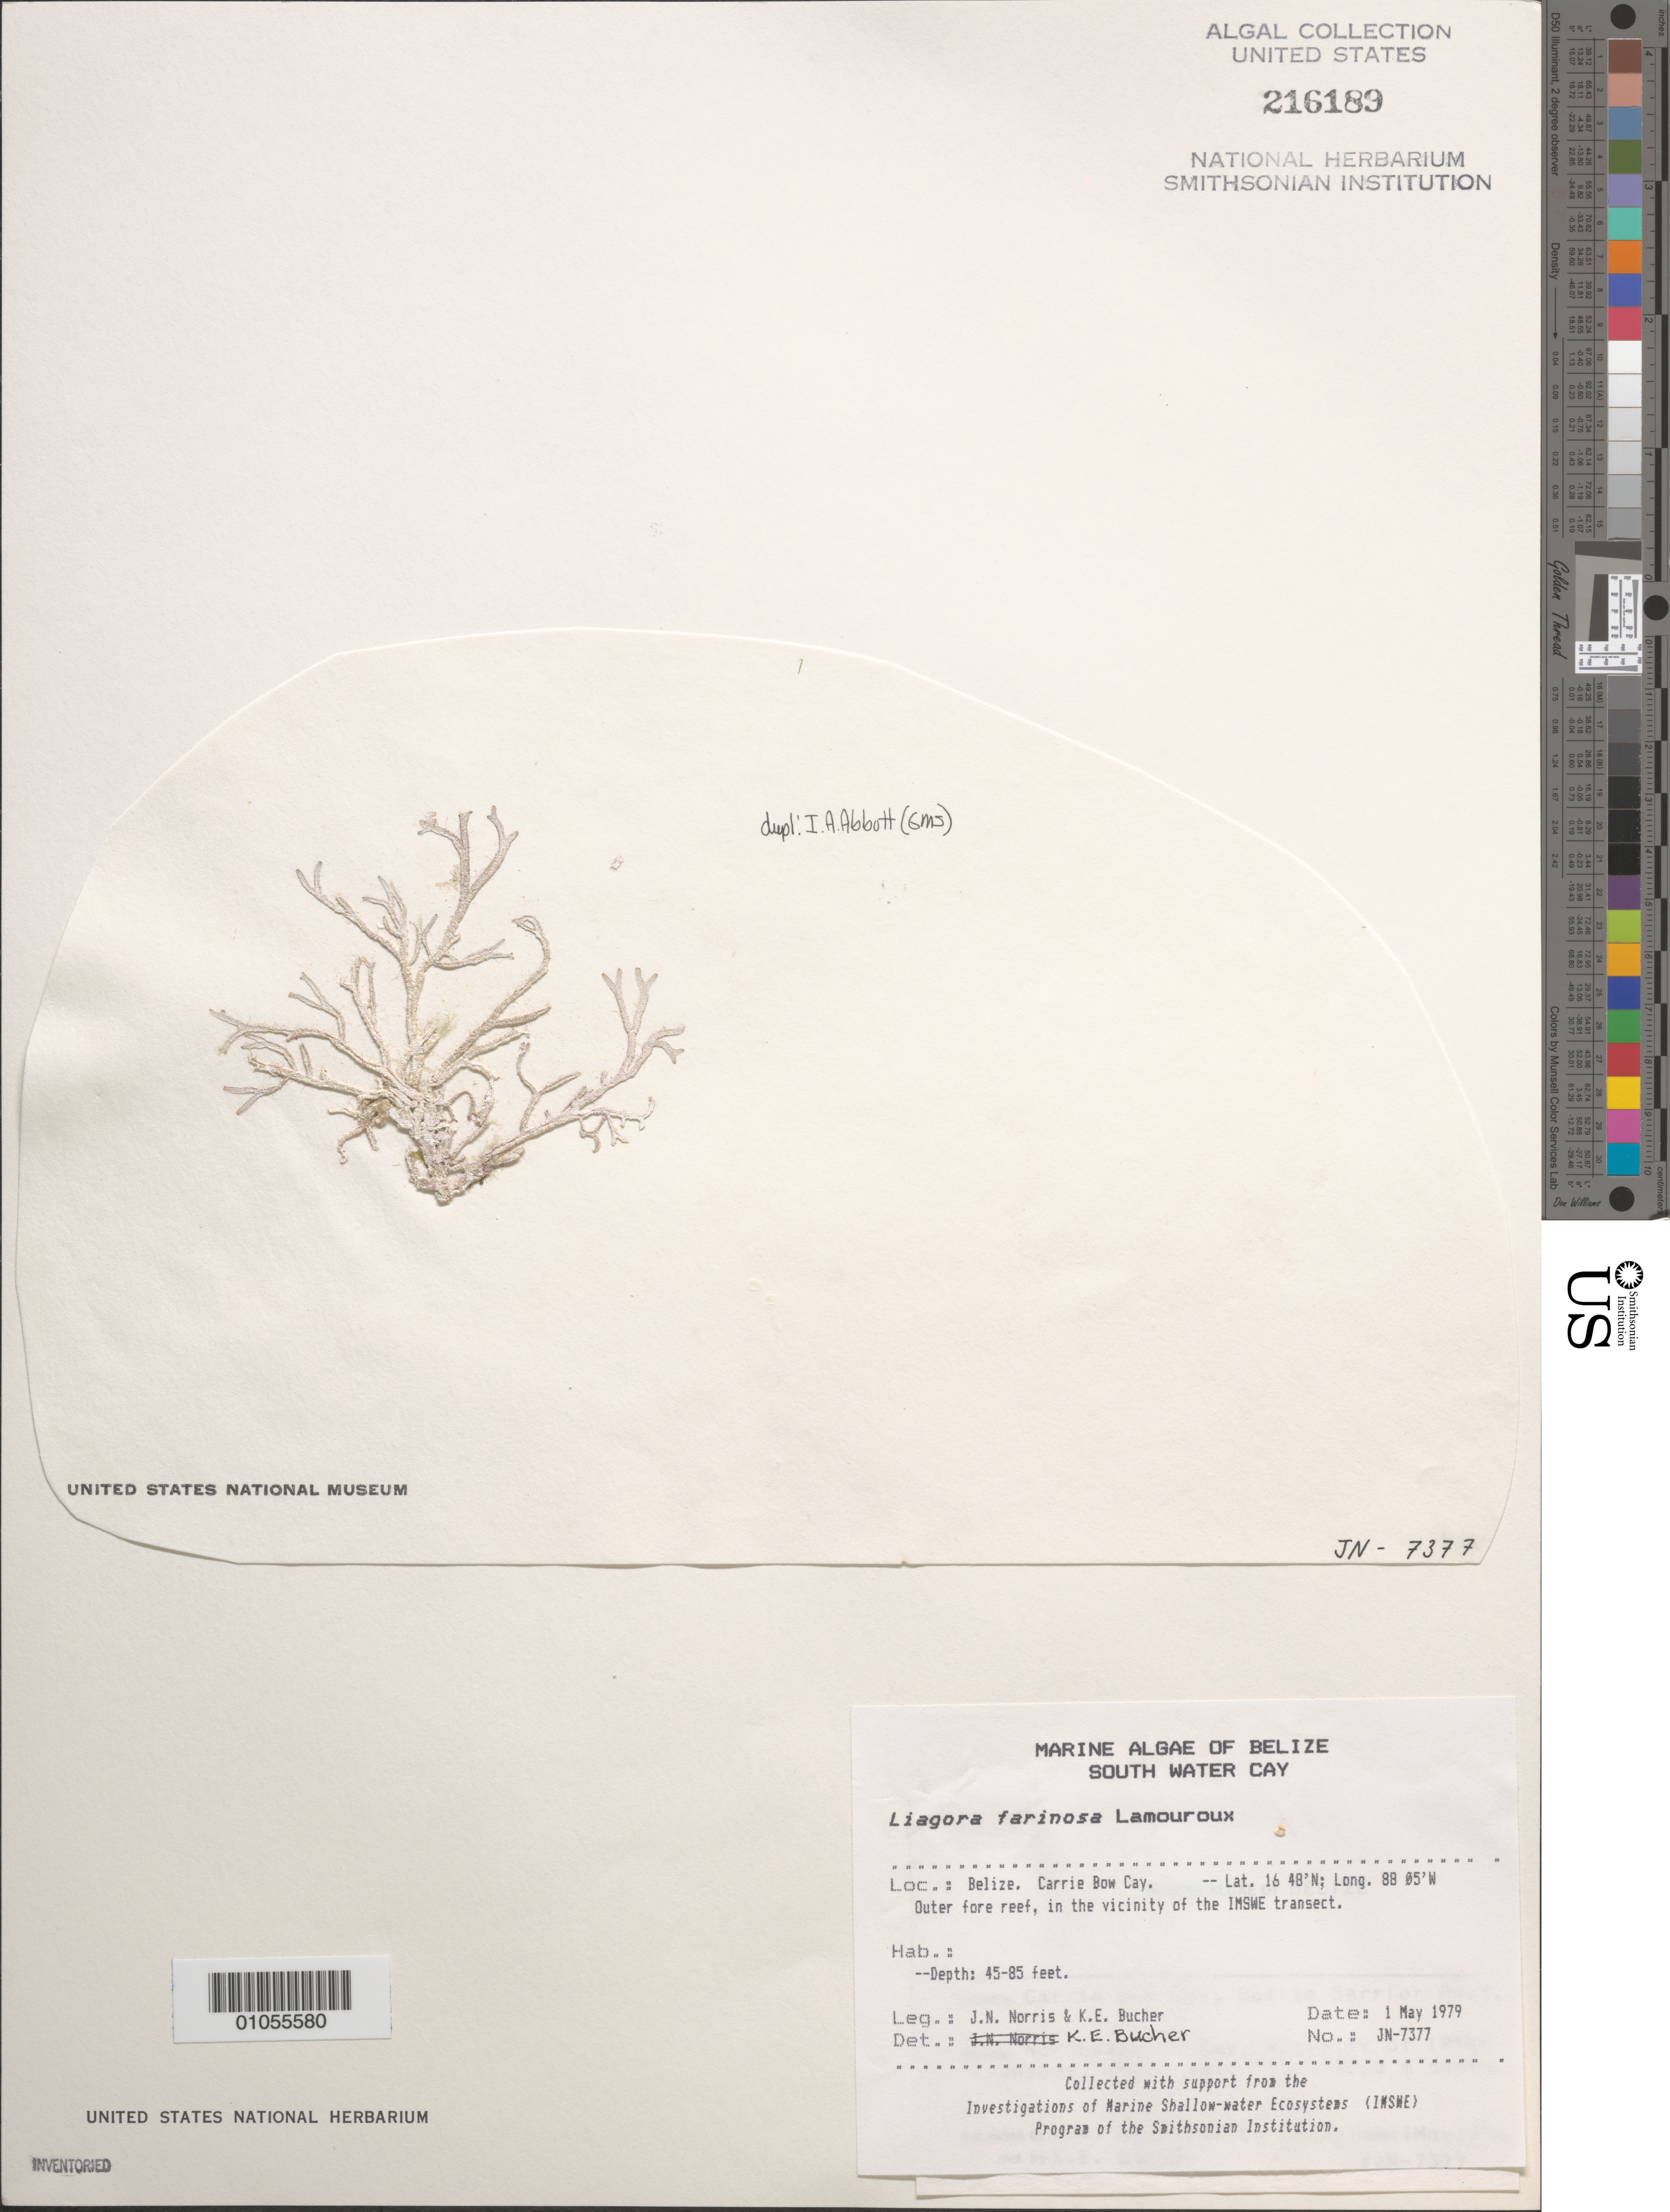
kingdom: Plantae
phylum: Rhodophyta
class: Florideophyceae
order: Nemaliales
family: Liagoraceae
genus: Liagora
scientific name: Liagora farinosa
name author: J.V.Lamouroux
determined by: Bucher, Katina E.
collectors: J. N. Norris & K. E. Bucher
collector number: JN-7377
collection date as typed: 01 May 1979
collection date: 1979-05-01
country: Belize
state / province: Stann Creek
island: Carrie Bow Cay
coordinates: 16 48'N, 88 05'W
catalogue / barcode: US 216189